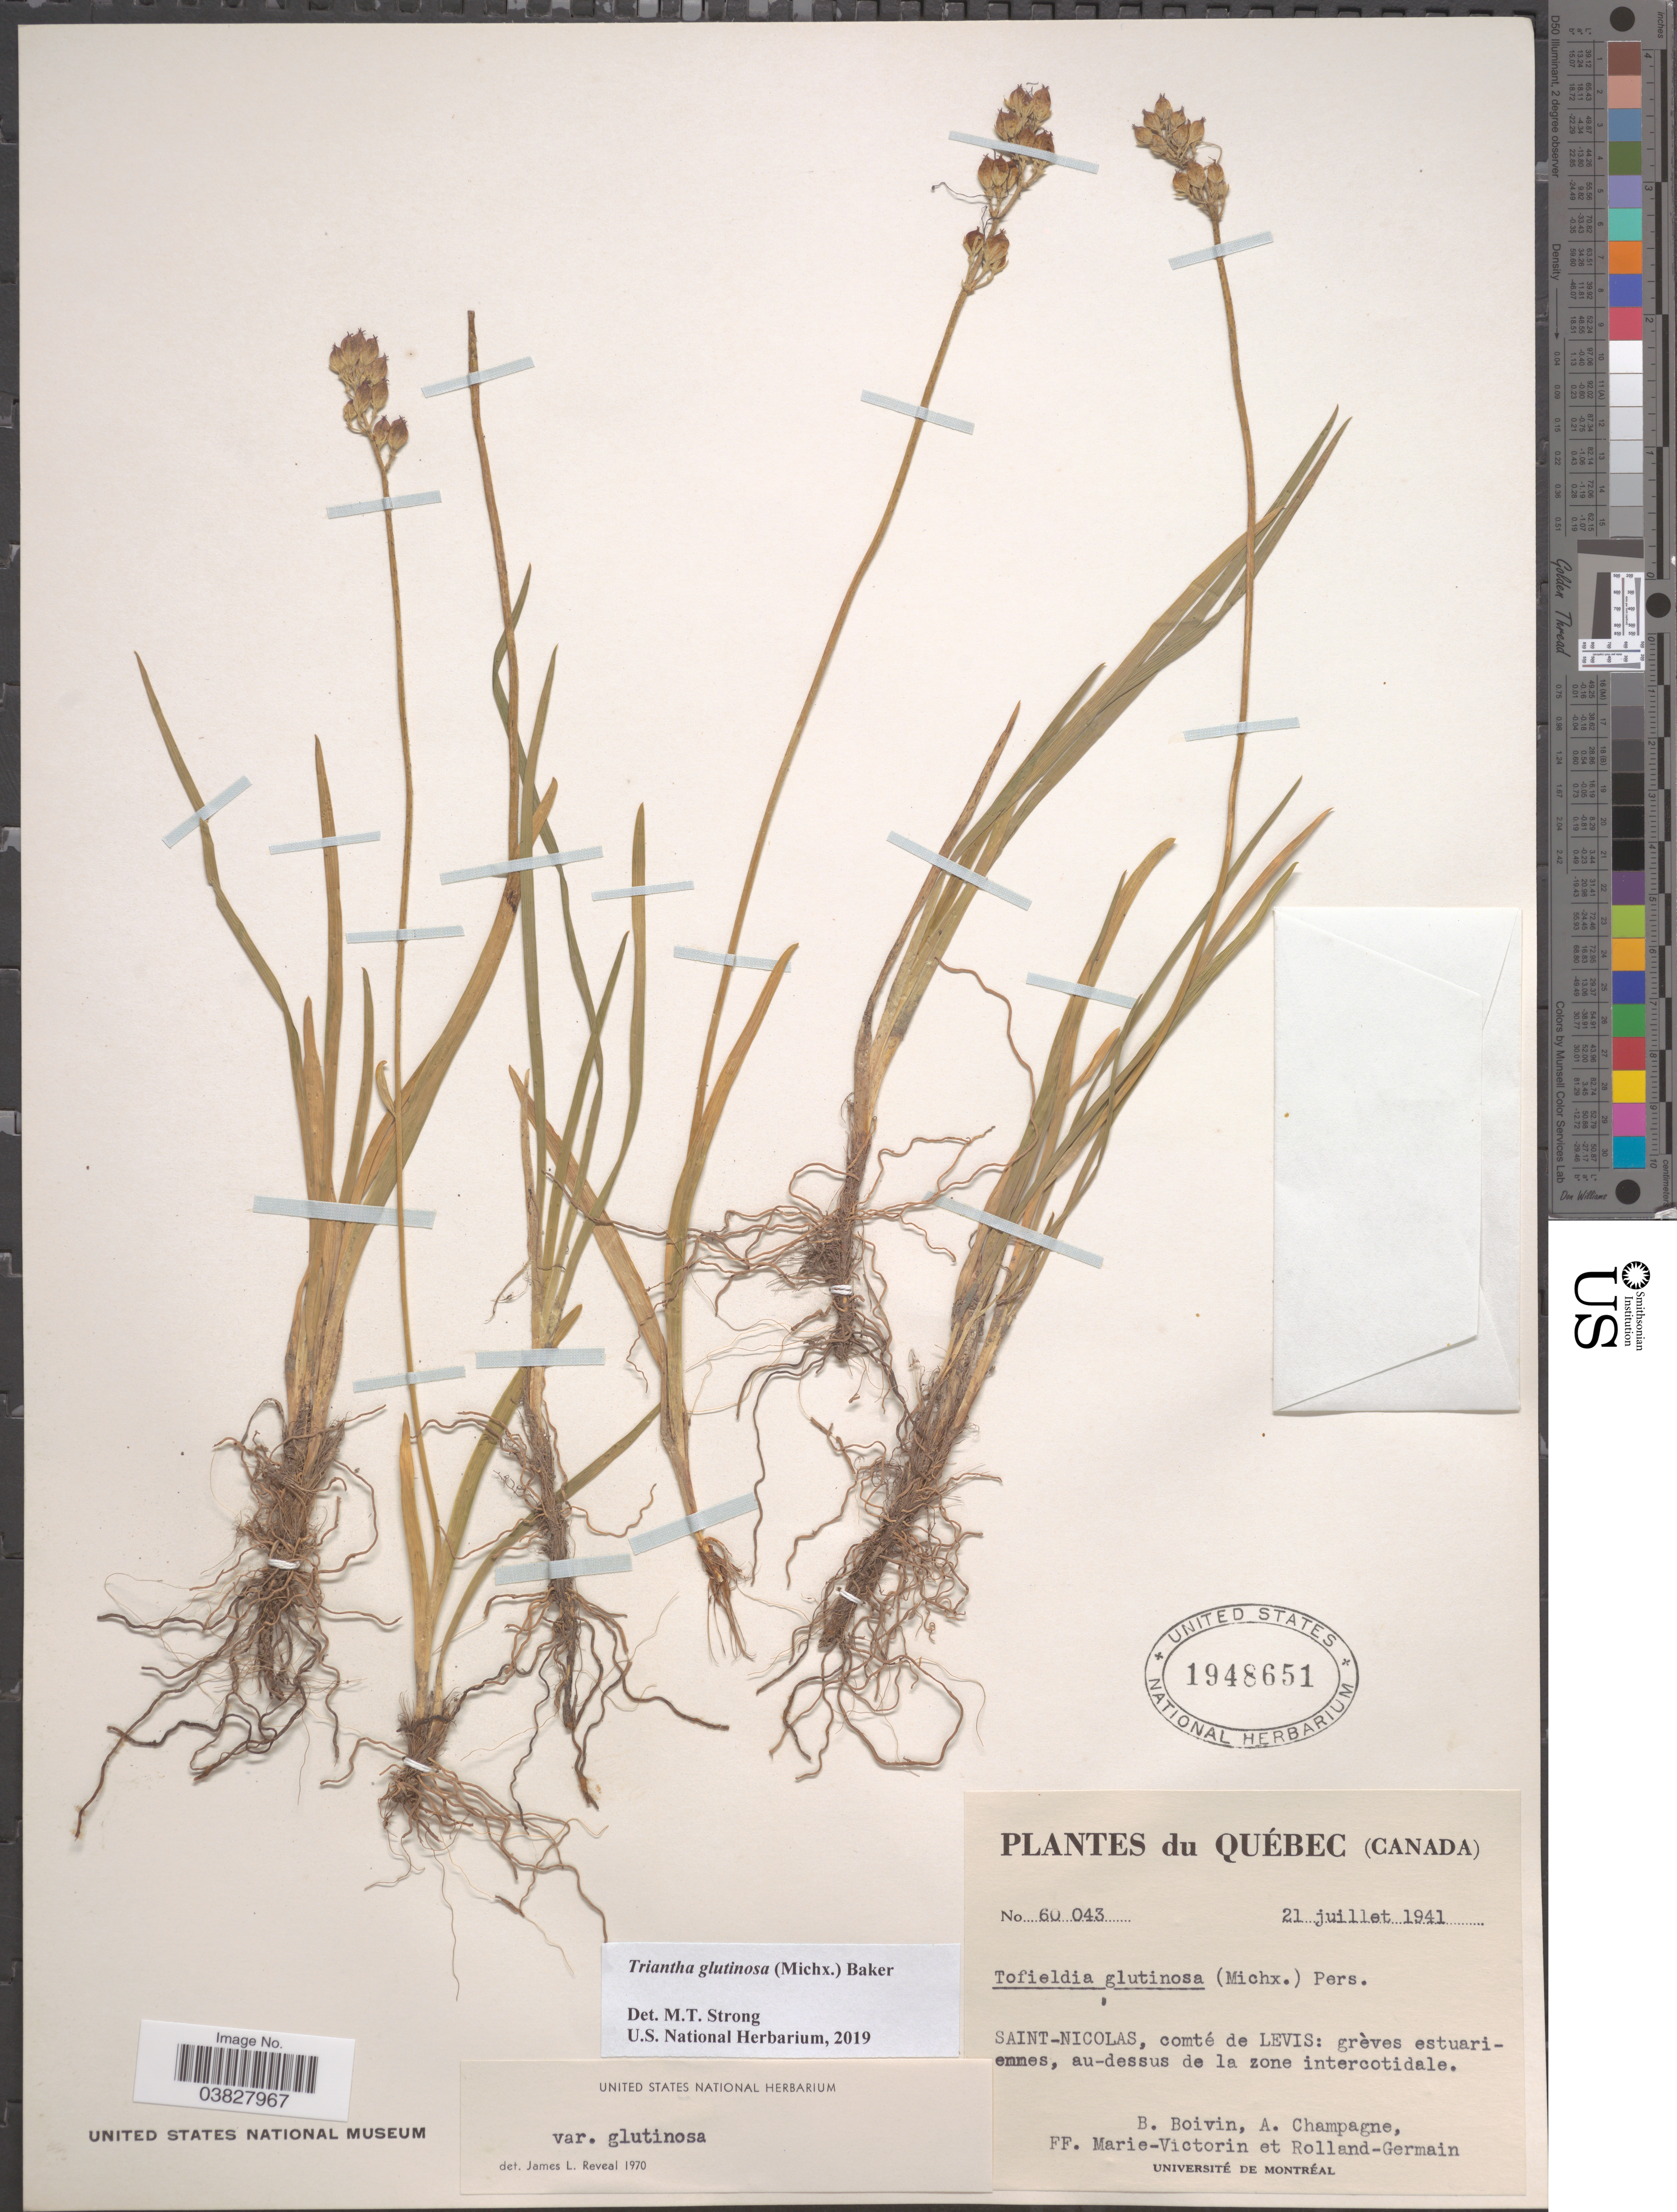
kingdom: Plantae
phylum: Tracheophyta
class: Liliopsida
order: Alismatales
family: Tofieldiaceae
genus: Triantha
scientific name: Triantha glutinosa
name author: (Michx.) Baker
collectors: J. R. B. Boivin, A. Champagne, F. Marie-Victorin & Rolland-Germain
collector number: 60043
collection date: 1941-07-21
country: Canada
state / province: Quebec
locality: Saint-Nicolas, comté de Levis: grèves estuariemmes, au-dessus de la zone intercotidale.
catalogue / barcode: US 1948651